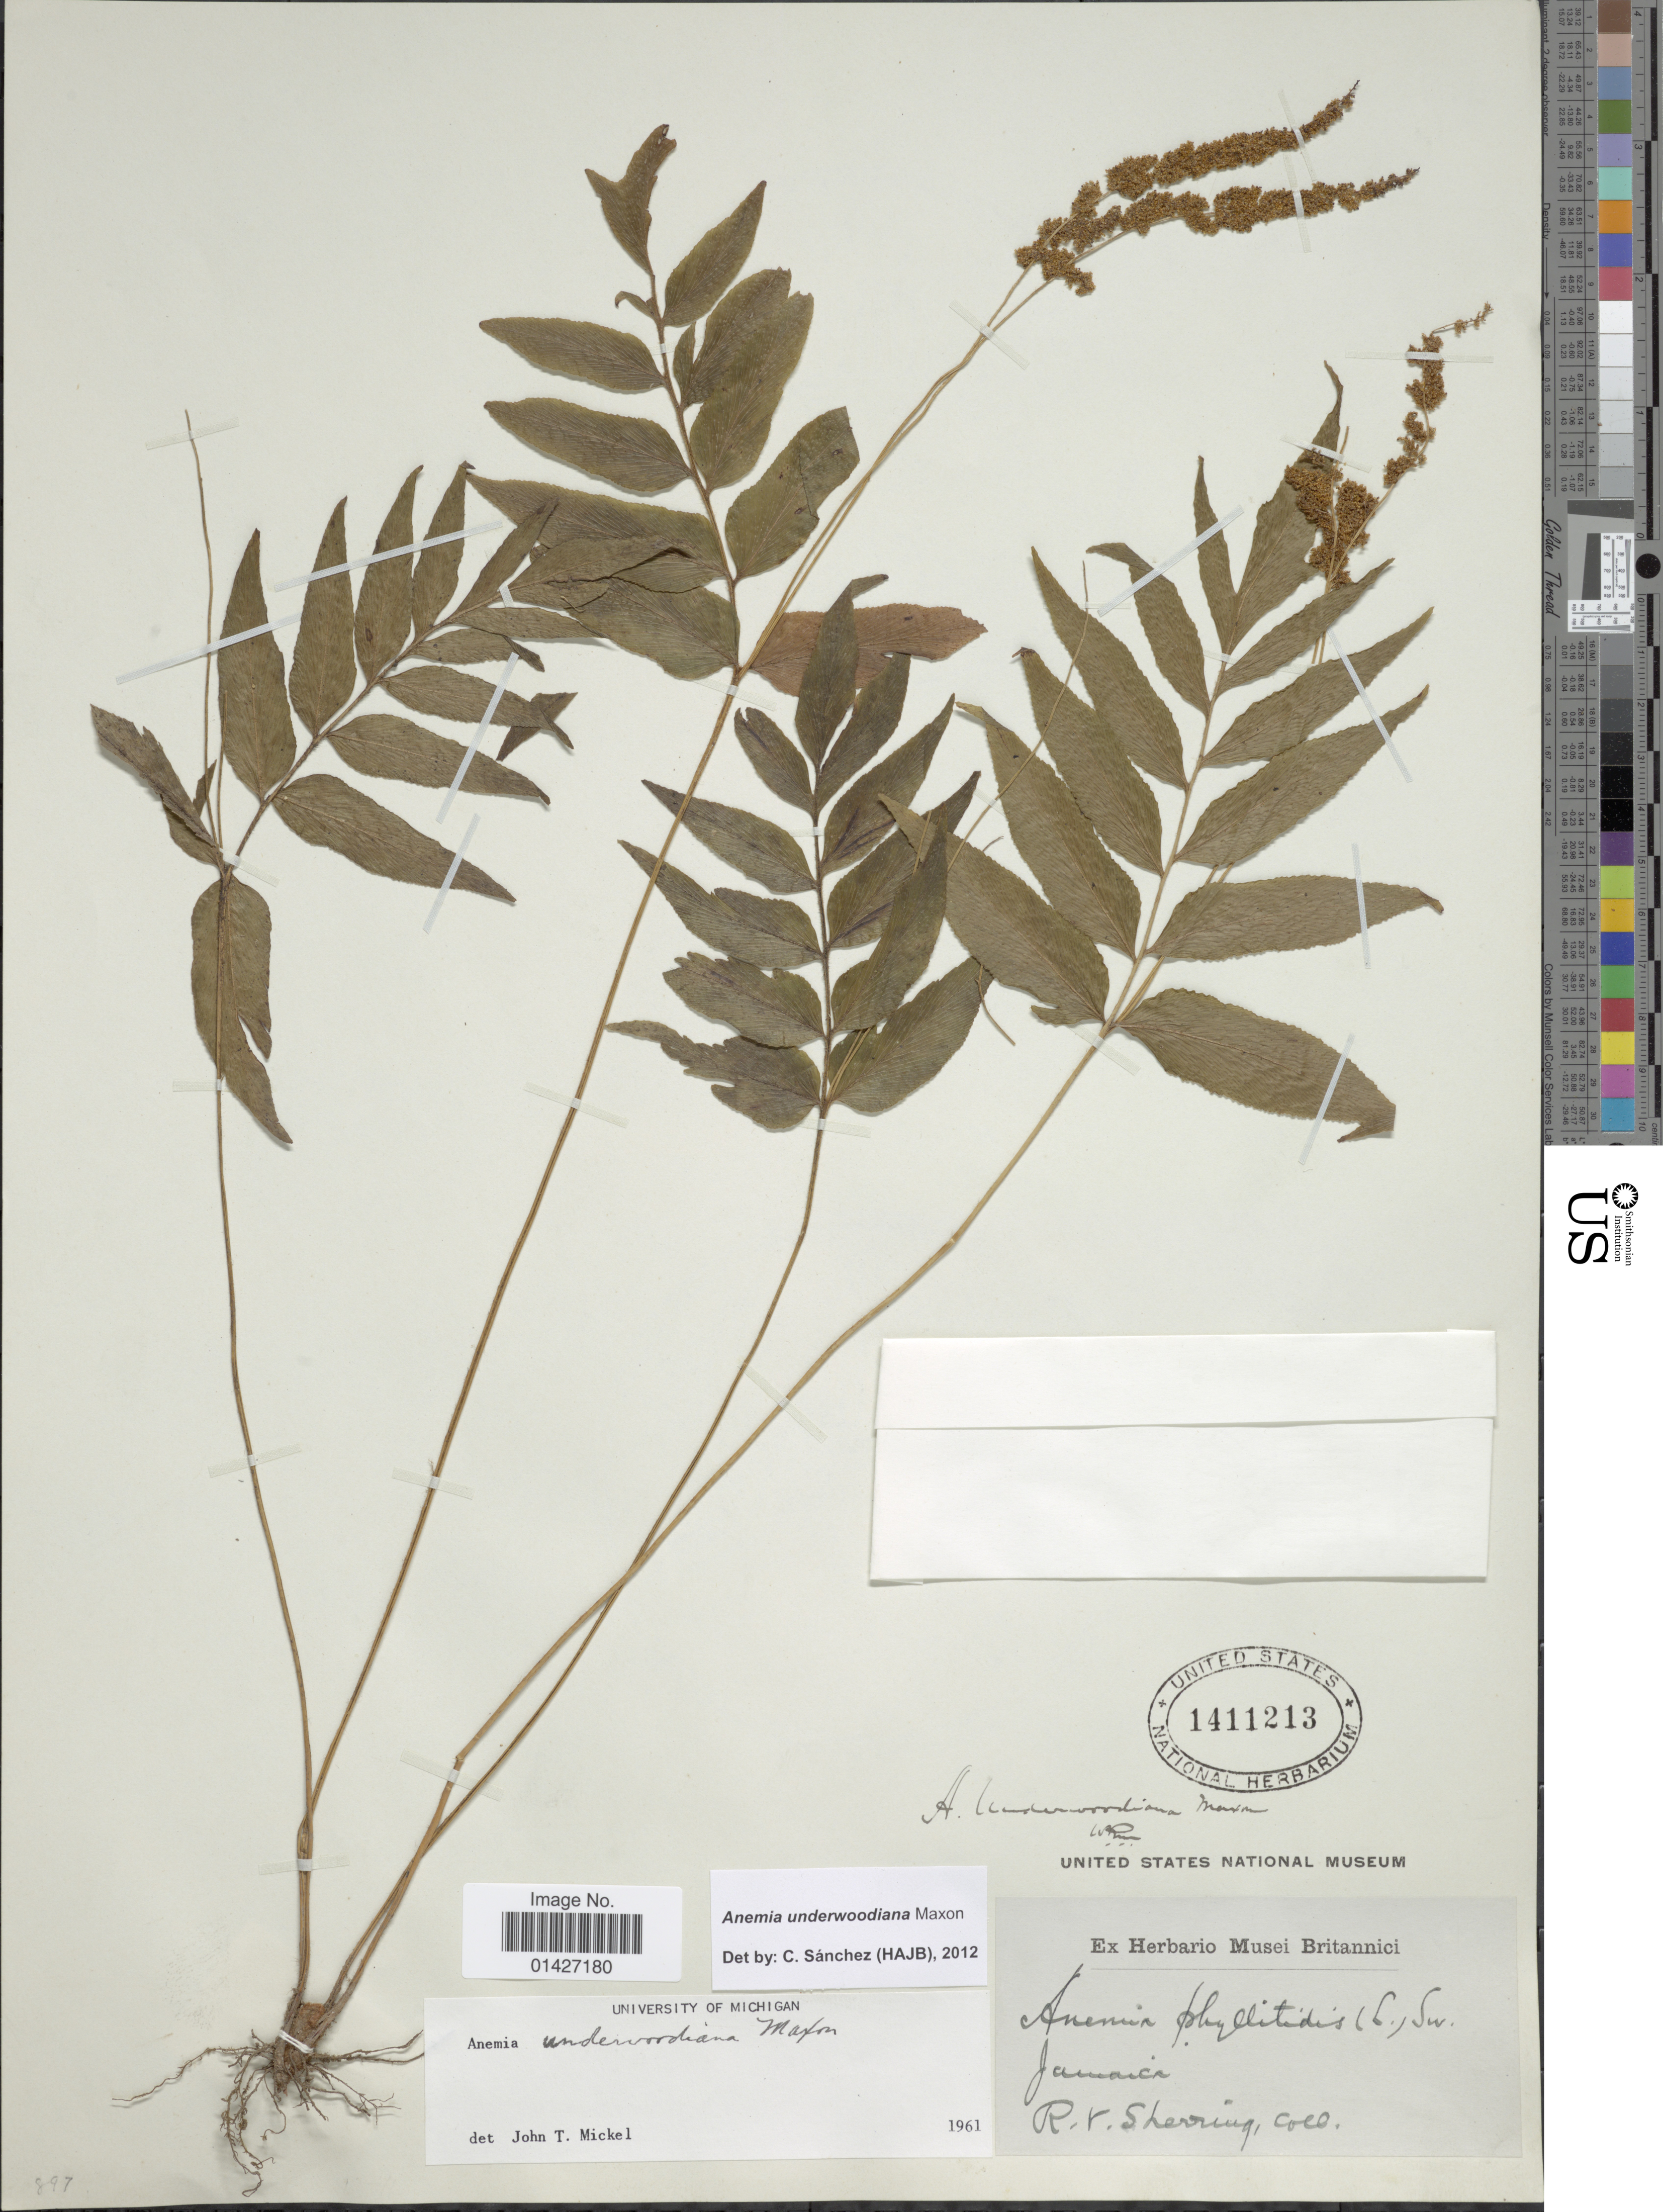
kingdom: Plantae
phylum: Tracheophyta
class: Polypodiopsida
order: Schizaeales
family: Anemiaceae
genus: Anemia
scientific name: Anemia underwoodiana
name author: Maxon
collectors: R. Sherring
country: Jamaica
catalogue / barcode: US 1411213